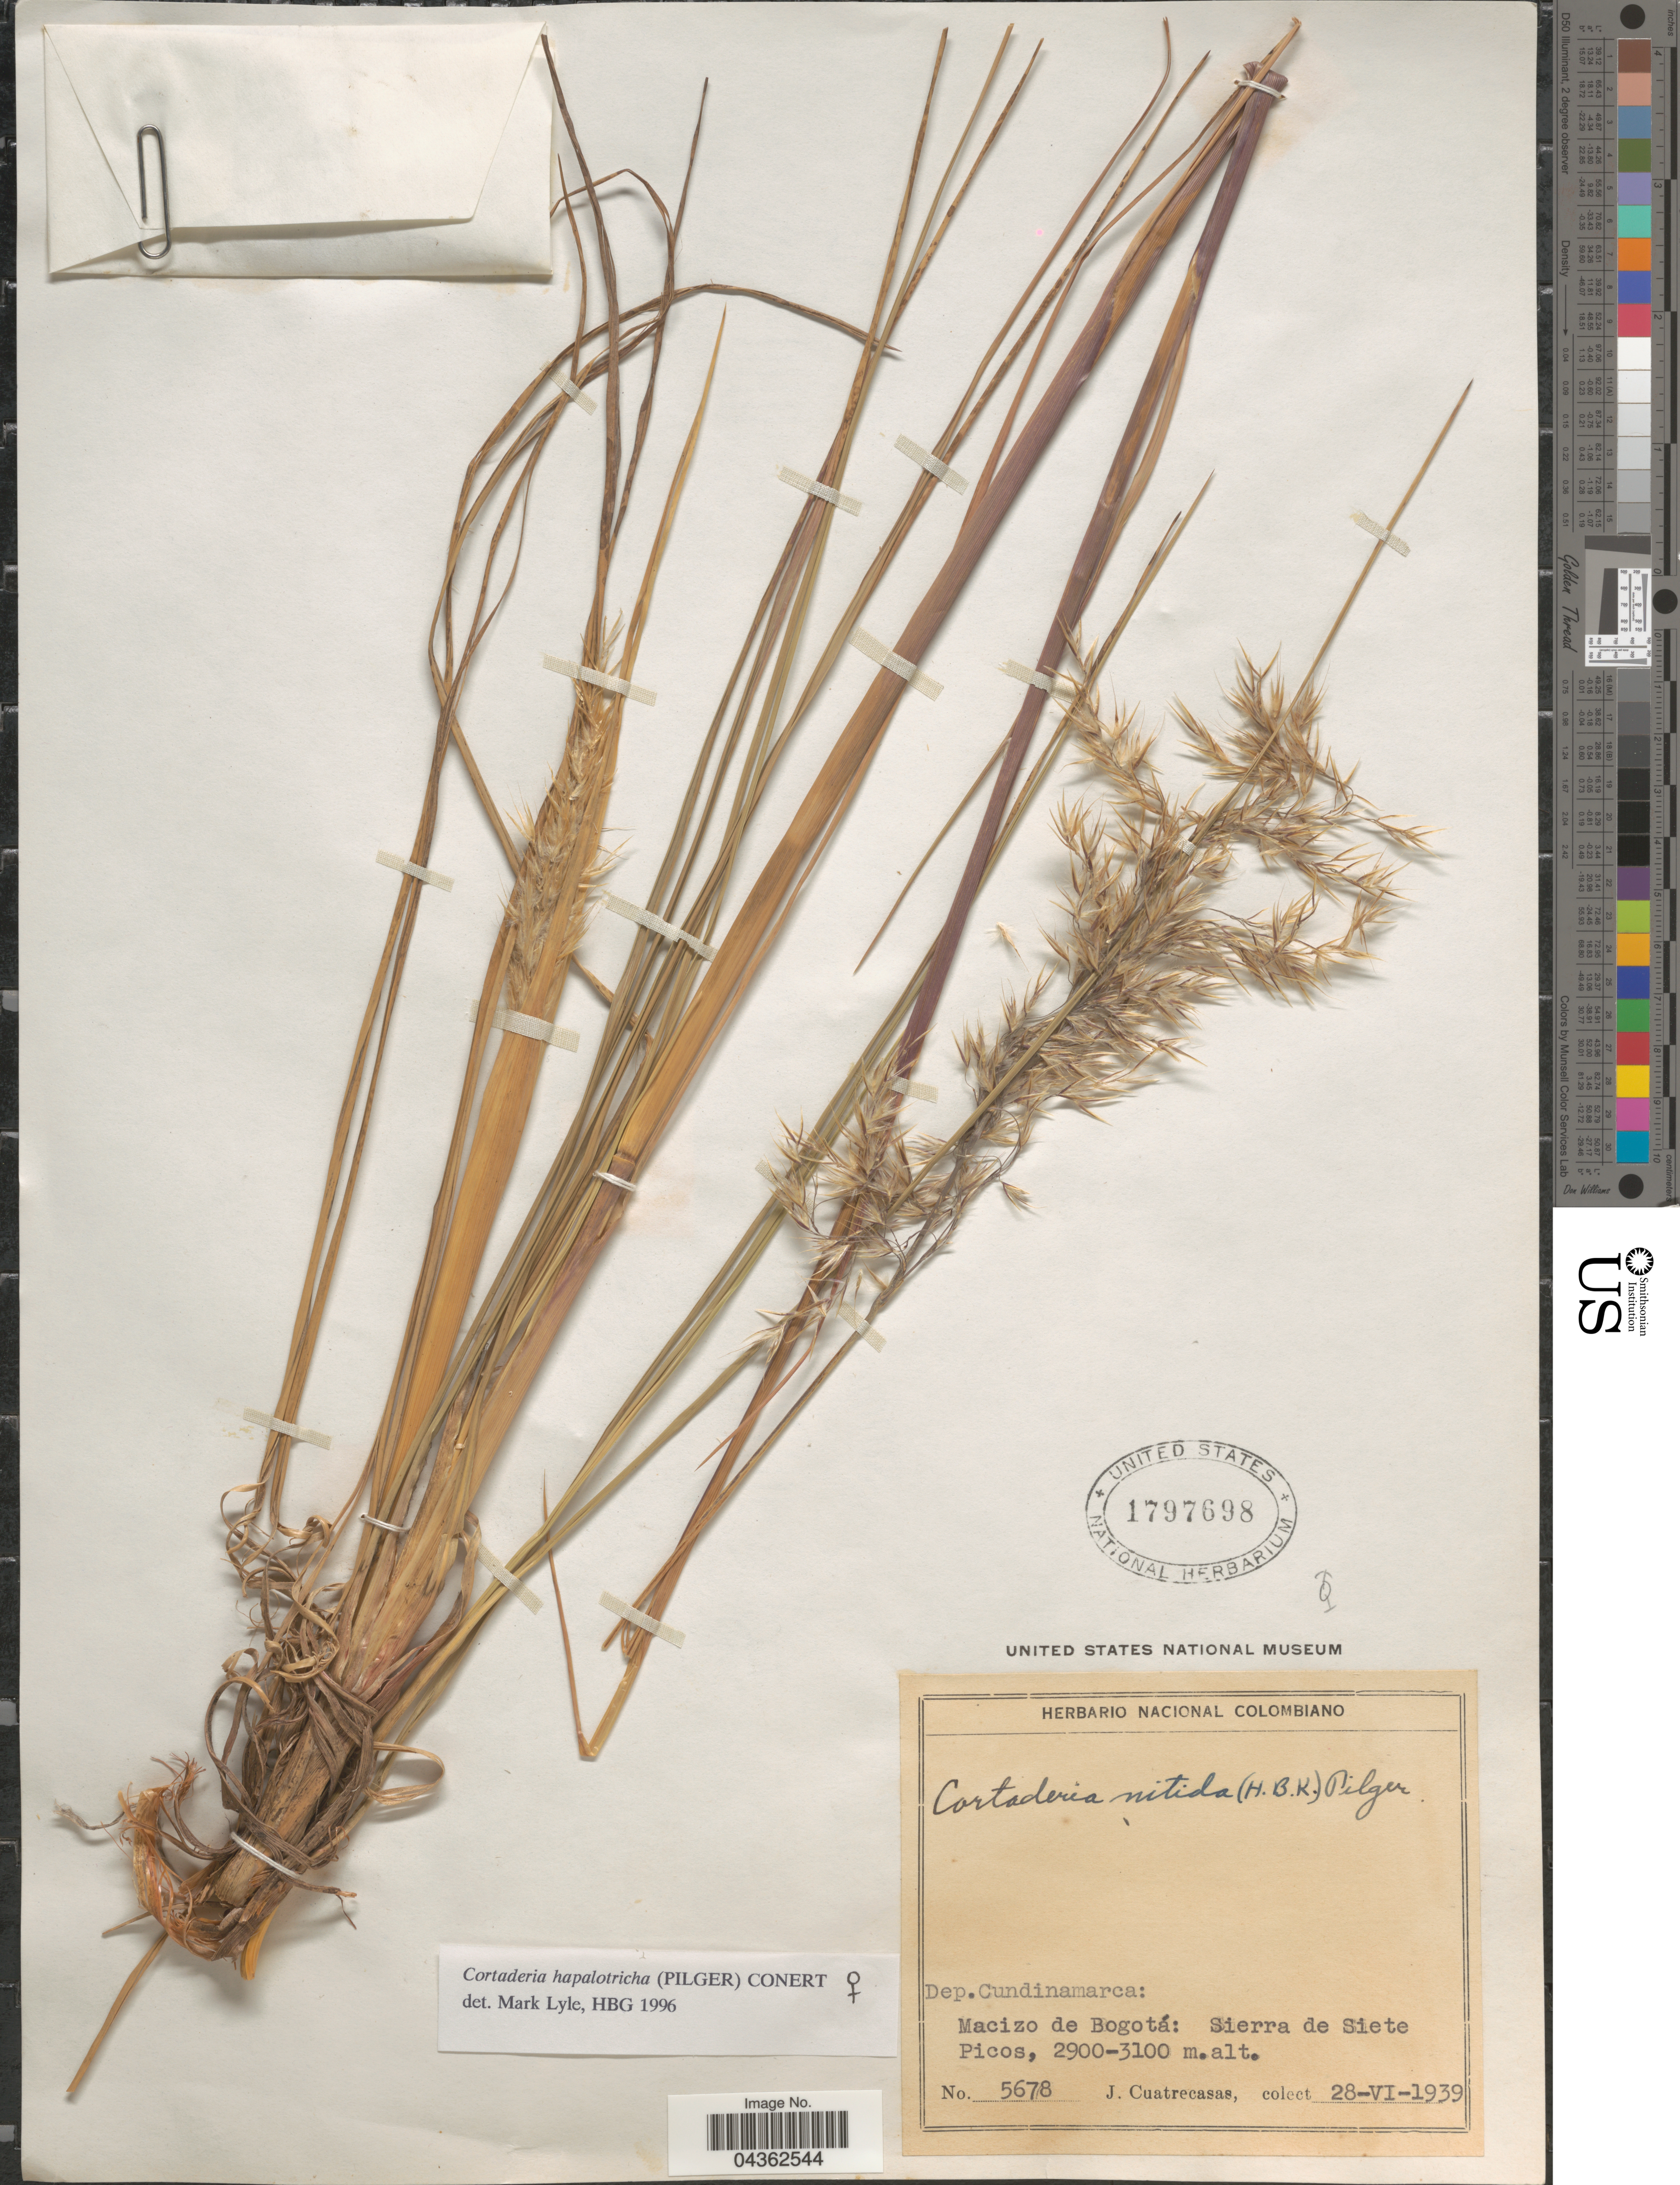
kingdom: Plantae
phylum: Tracheophyta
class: Liliopsida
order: Poales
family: Poaceae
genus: Cortaderia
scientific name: Cortaderia hapalotricha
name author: (Pilg.) Conert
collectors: J. Cuatrecasas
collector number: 5678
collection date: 1939-06-28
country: Colombia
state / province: Cundinamarca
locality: Dep. Cundinamarca: Macizo de Bogotá: Sierra de Siete Picos.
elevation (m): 2900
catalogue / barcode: US 1797698